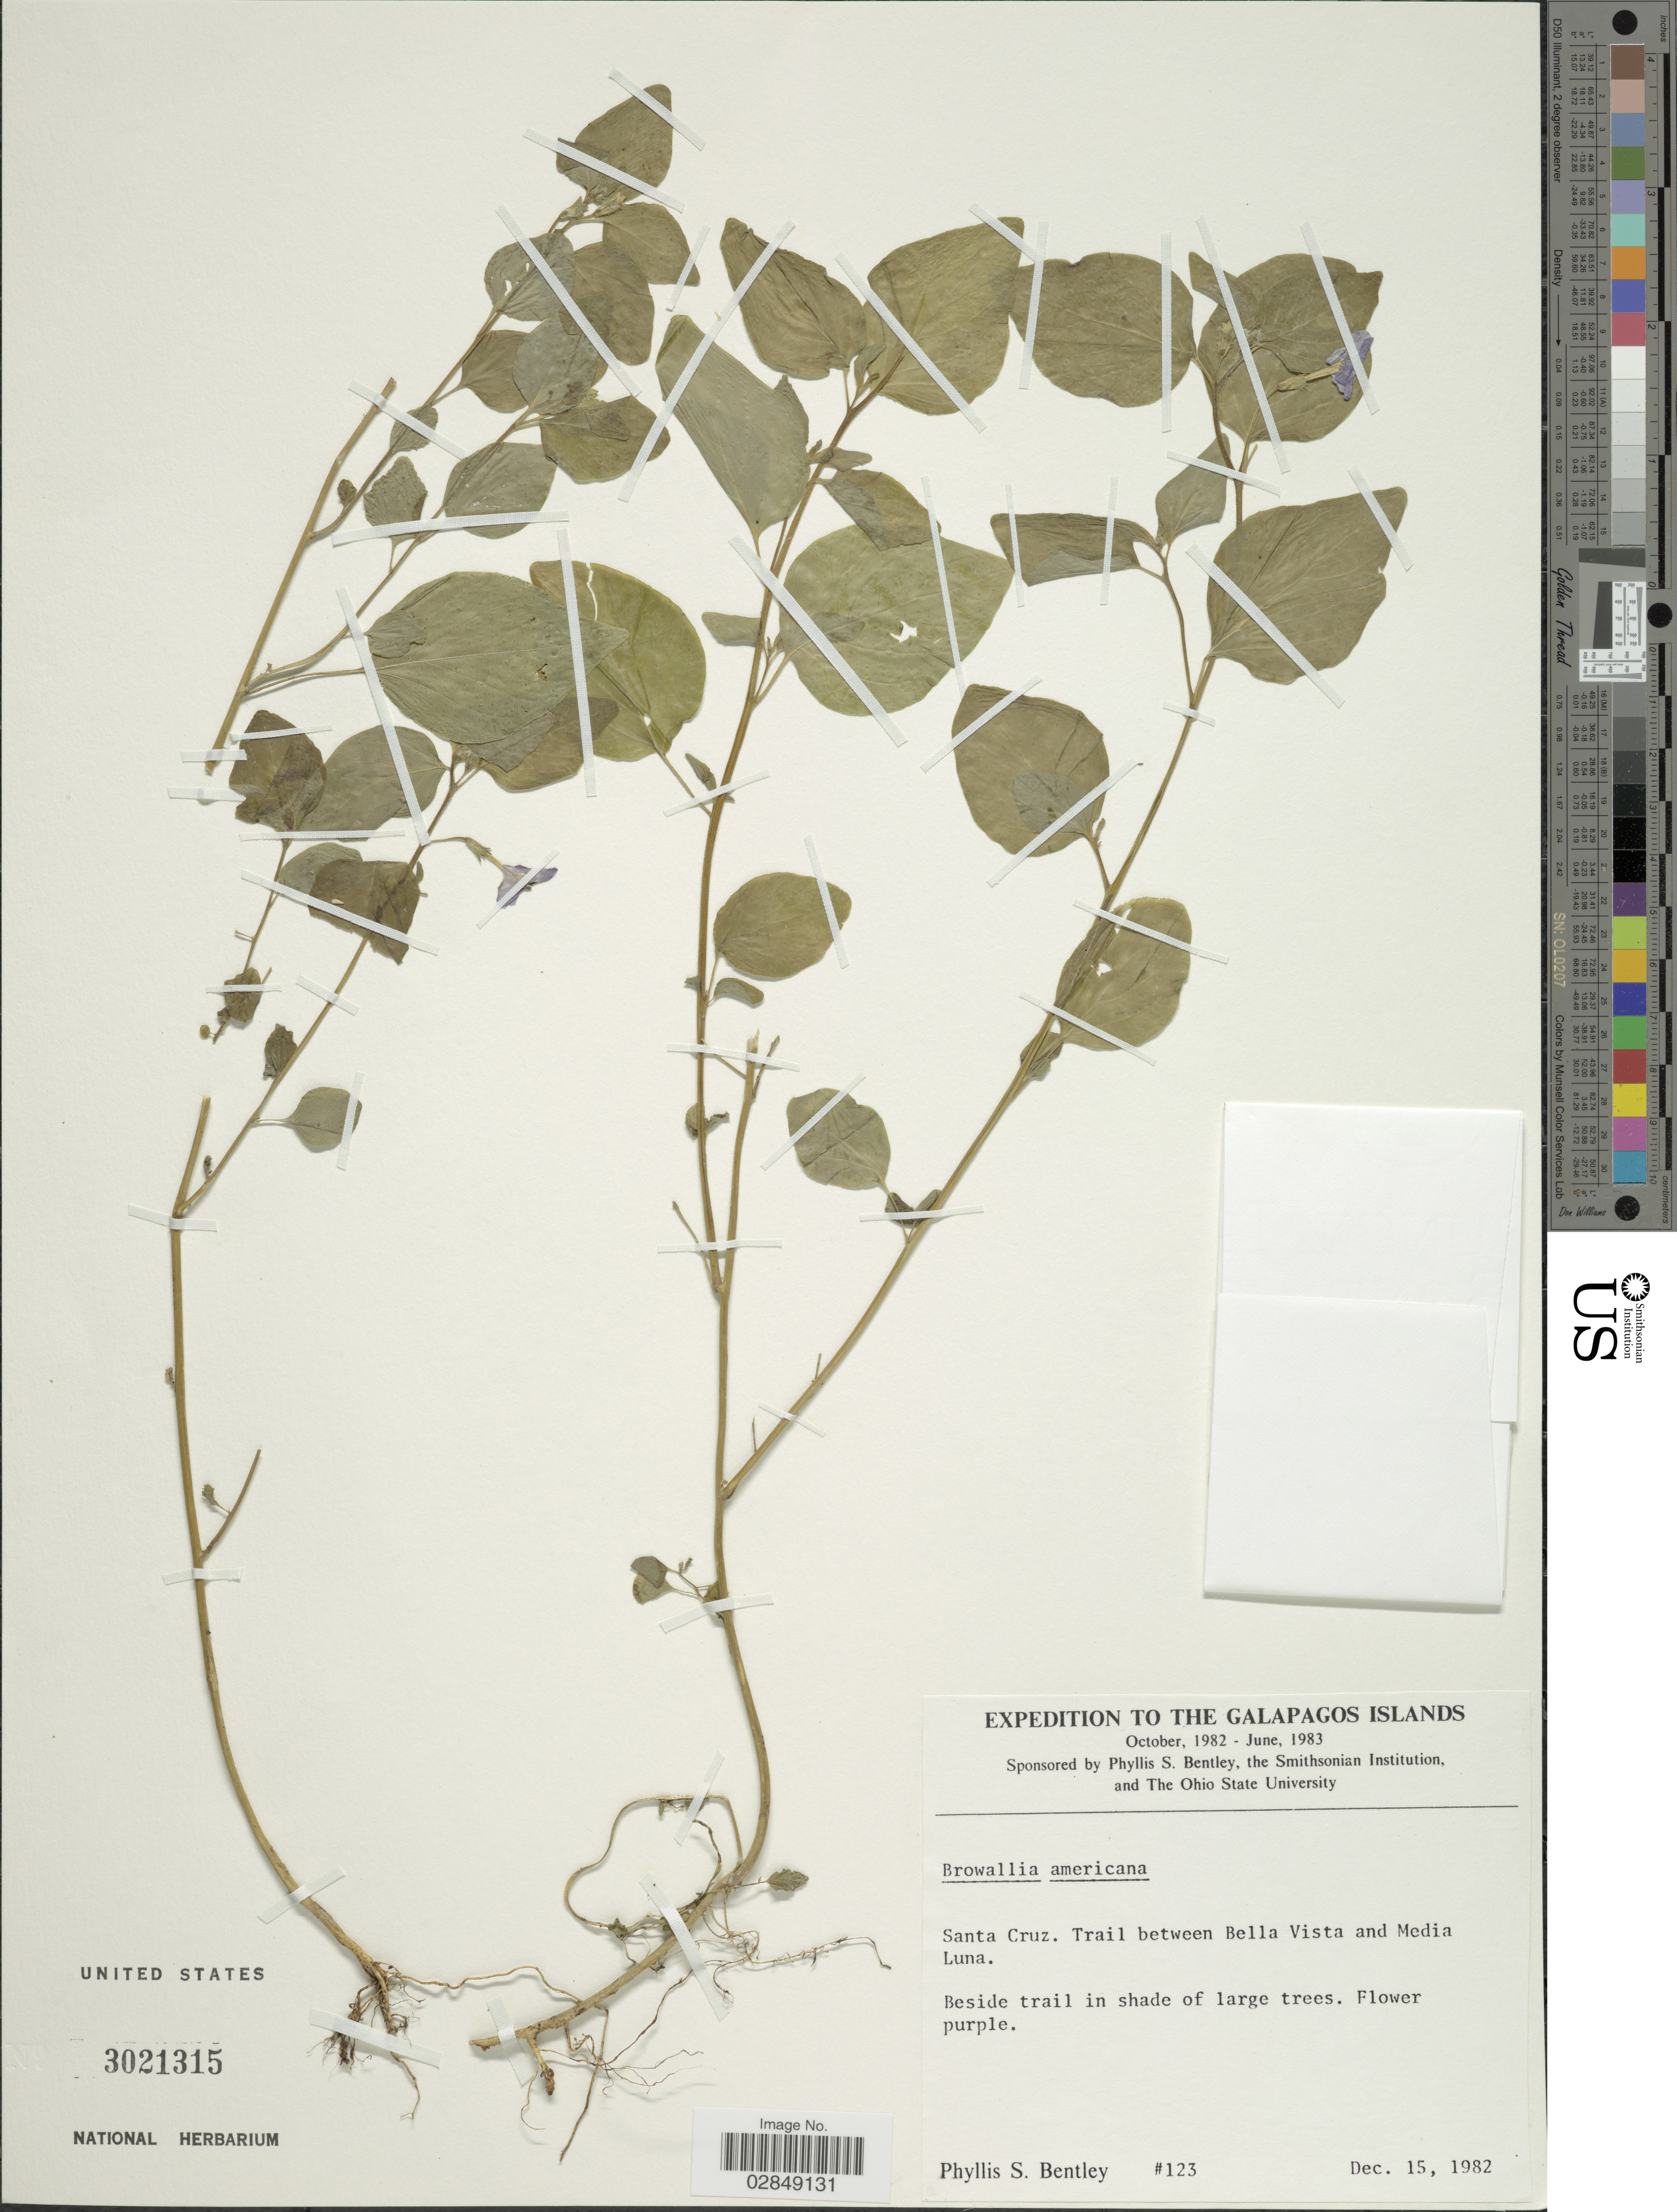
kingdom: Plantae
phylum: Tracheophyta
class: Magnoliopsida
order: Solanales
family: Solanaceae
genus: Browallia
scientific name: Browallia americana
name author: L.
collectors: P. S. Bentley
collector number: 123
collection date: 1982-12-15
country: Ecuador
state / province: Colón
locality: Galapagos Islands. Santa Cruz. Trail between Bella Vista dna Media Luna.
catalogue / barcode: US 3021315